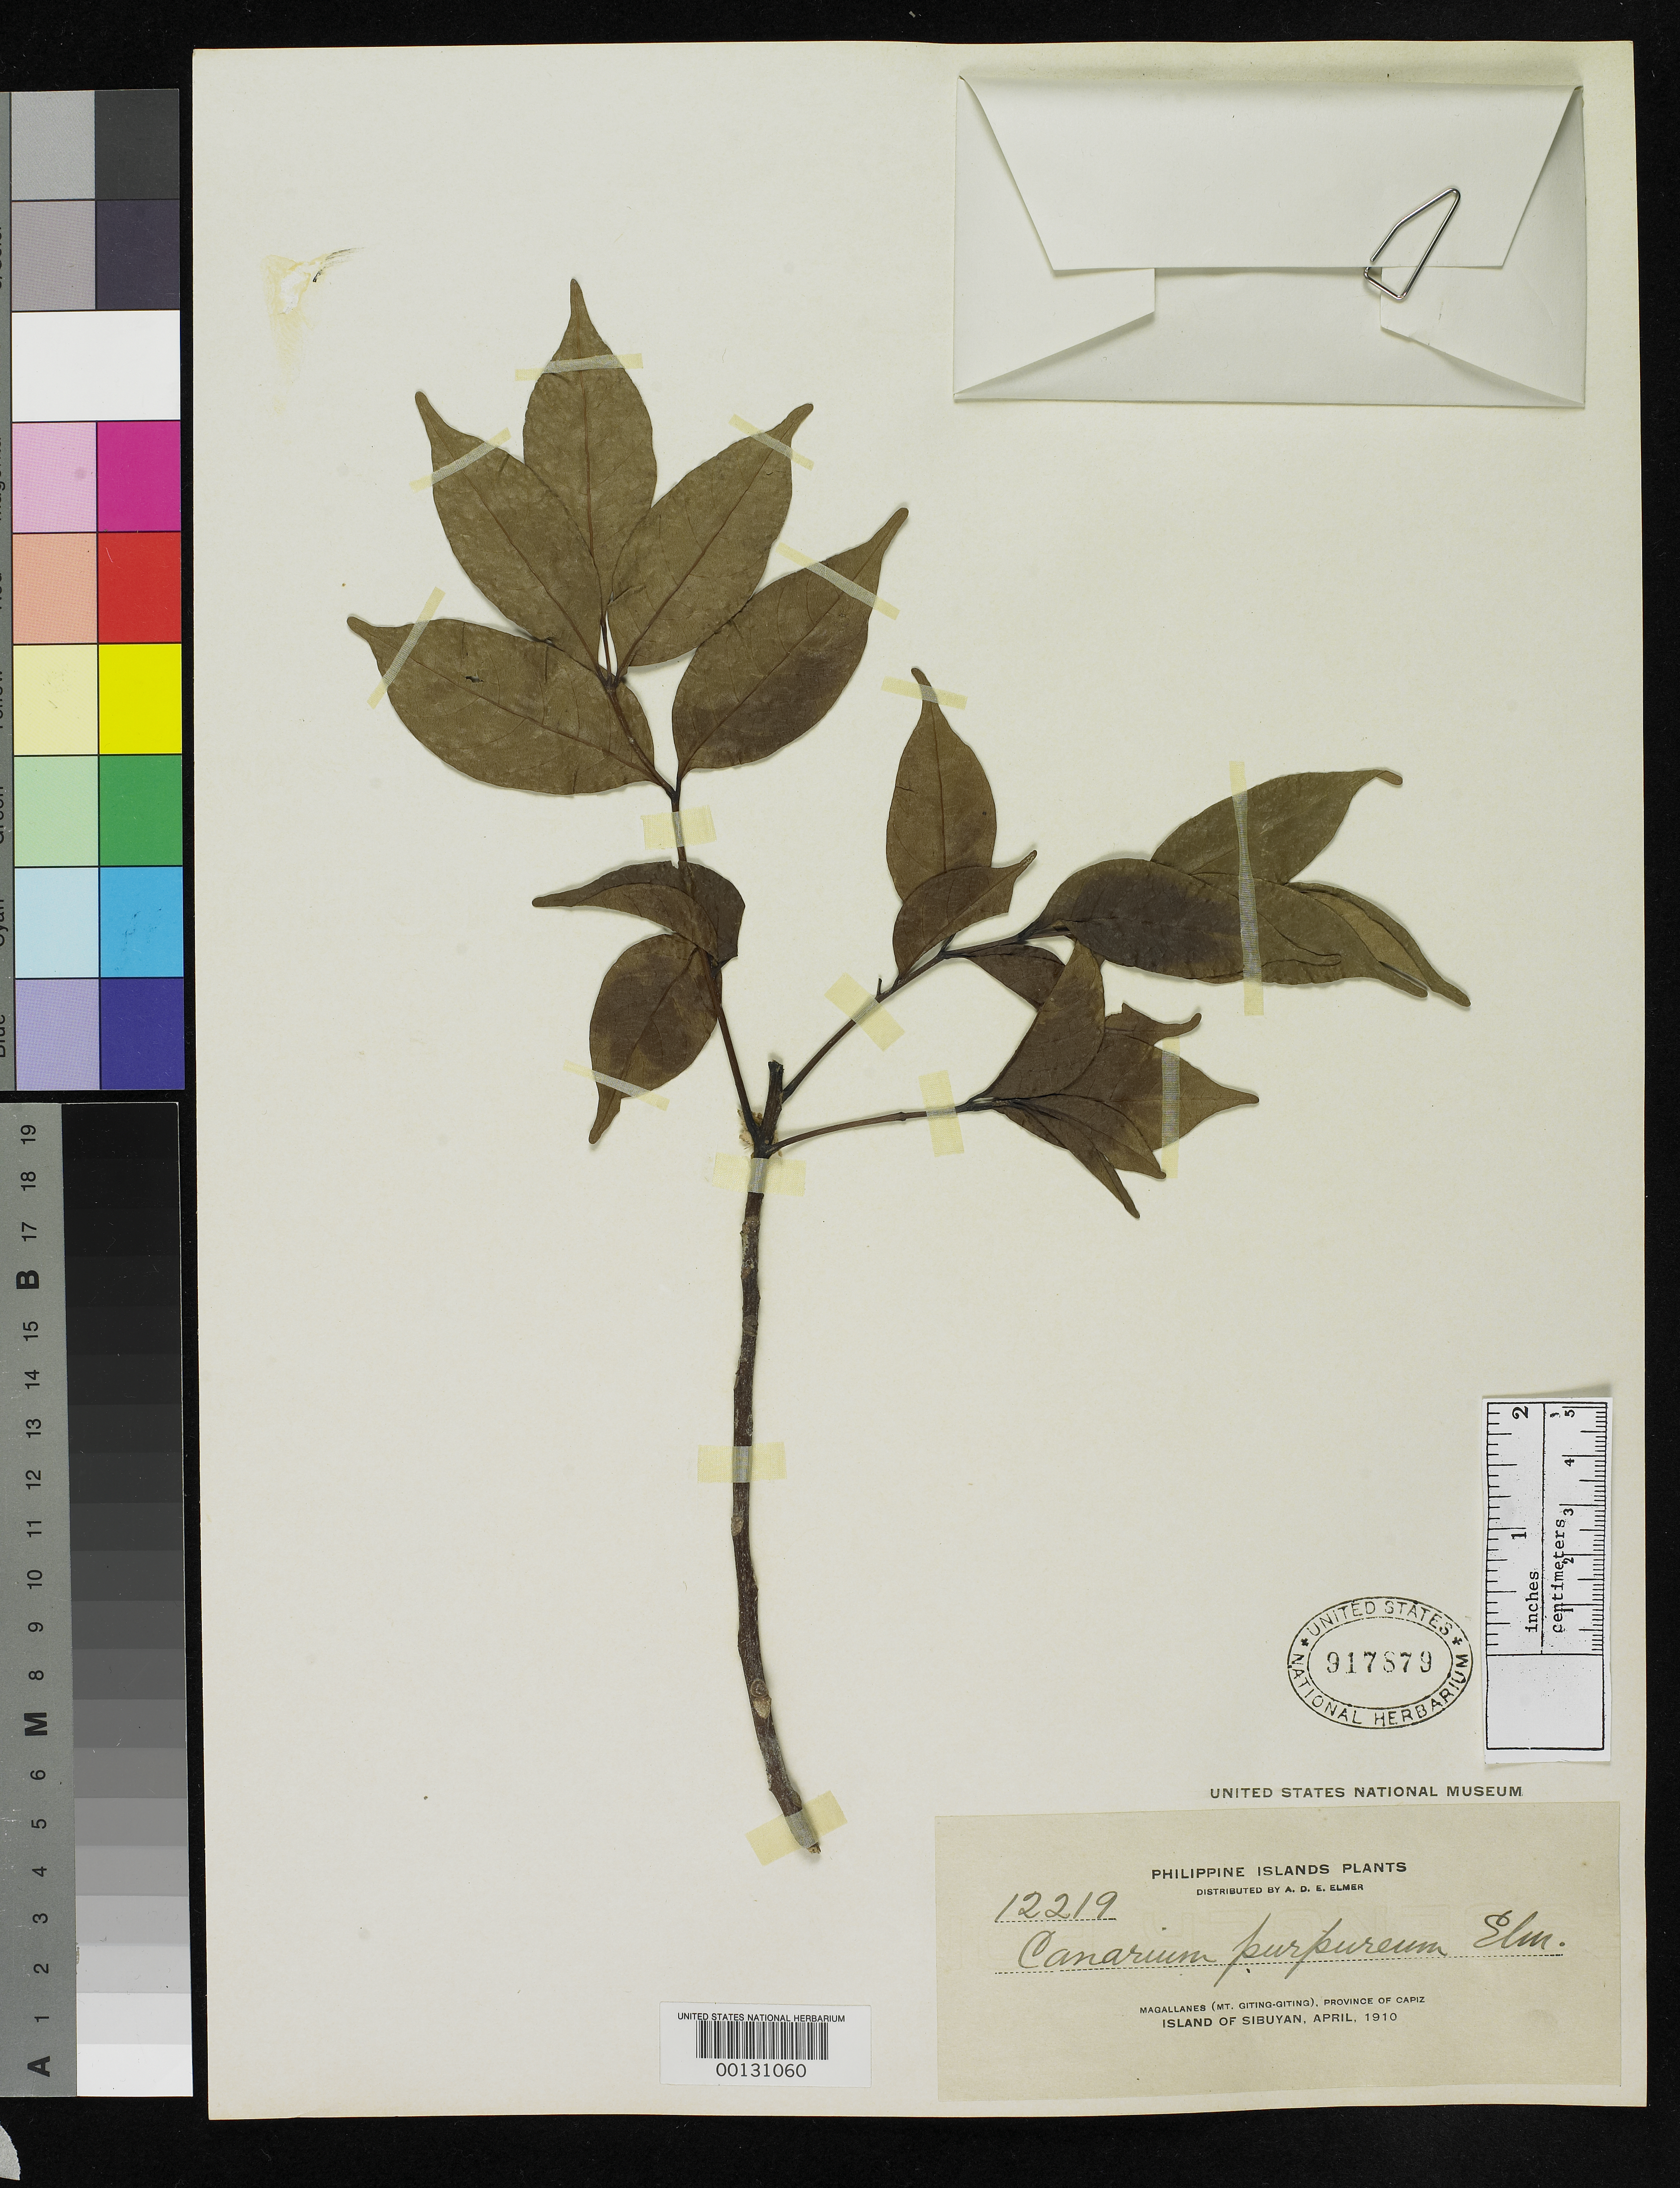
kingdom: Plantae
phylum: Tracheophyta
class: Magnoliopsida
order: Sapindales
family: Burseraceae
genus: Canarium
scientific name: Canarium purpureum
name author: Elmer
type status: Isosyntype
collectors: A. D. E. Elmer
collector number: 12219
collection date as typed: Mar 1910 to -- Apr 1910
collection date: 1910-03/1910-04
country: Philippines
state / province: Mimaropa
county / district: Romblon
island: Sibuyan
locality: Magallanes (Mt. Giting-Giting).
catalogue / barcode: US 917879